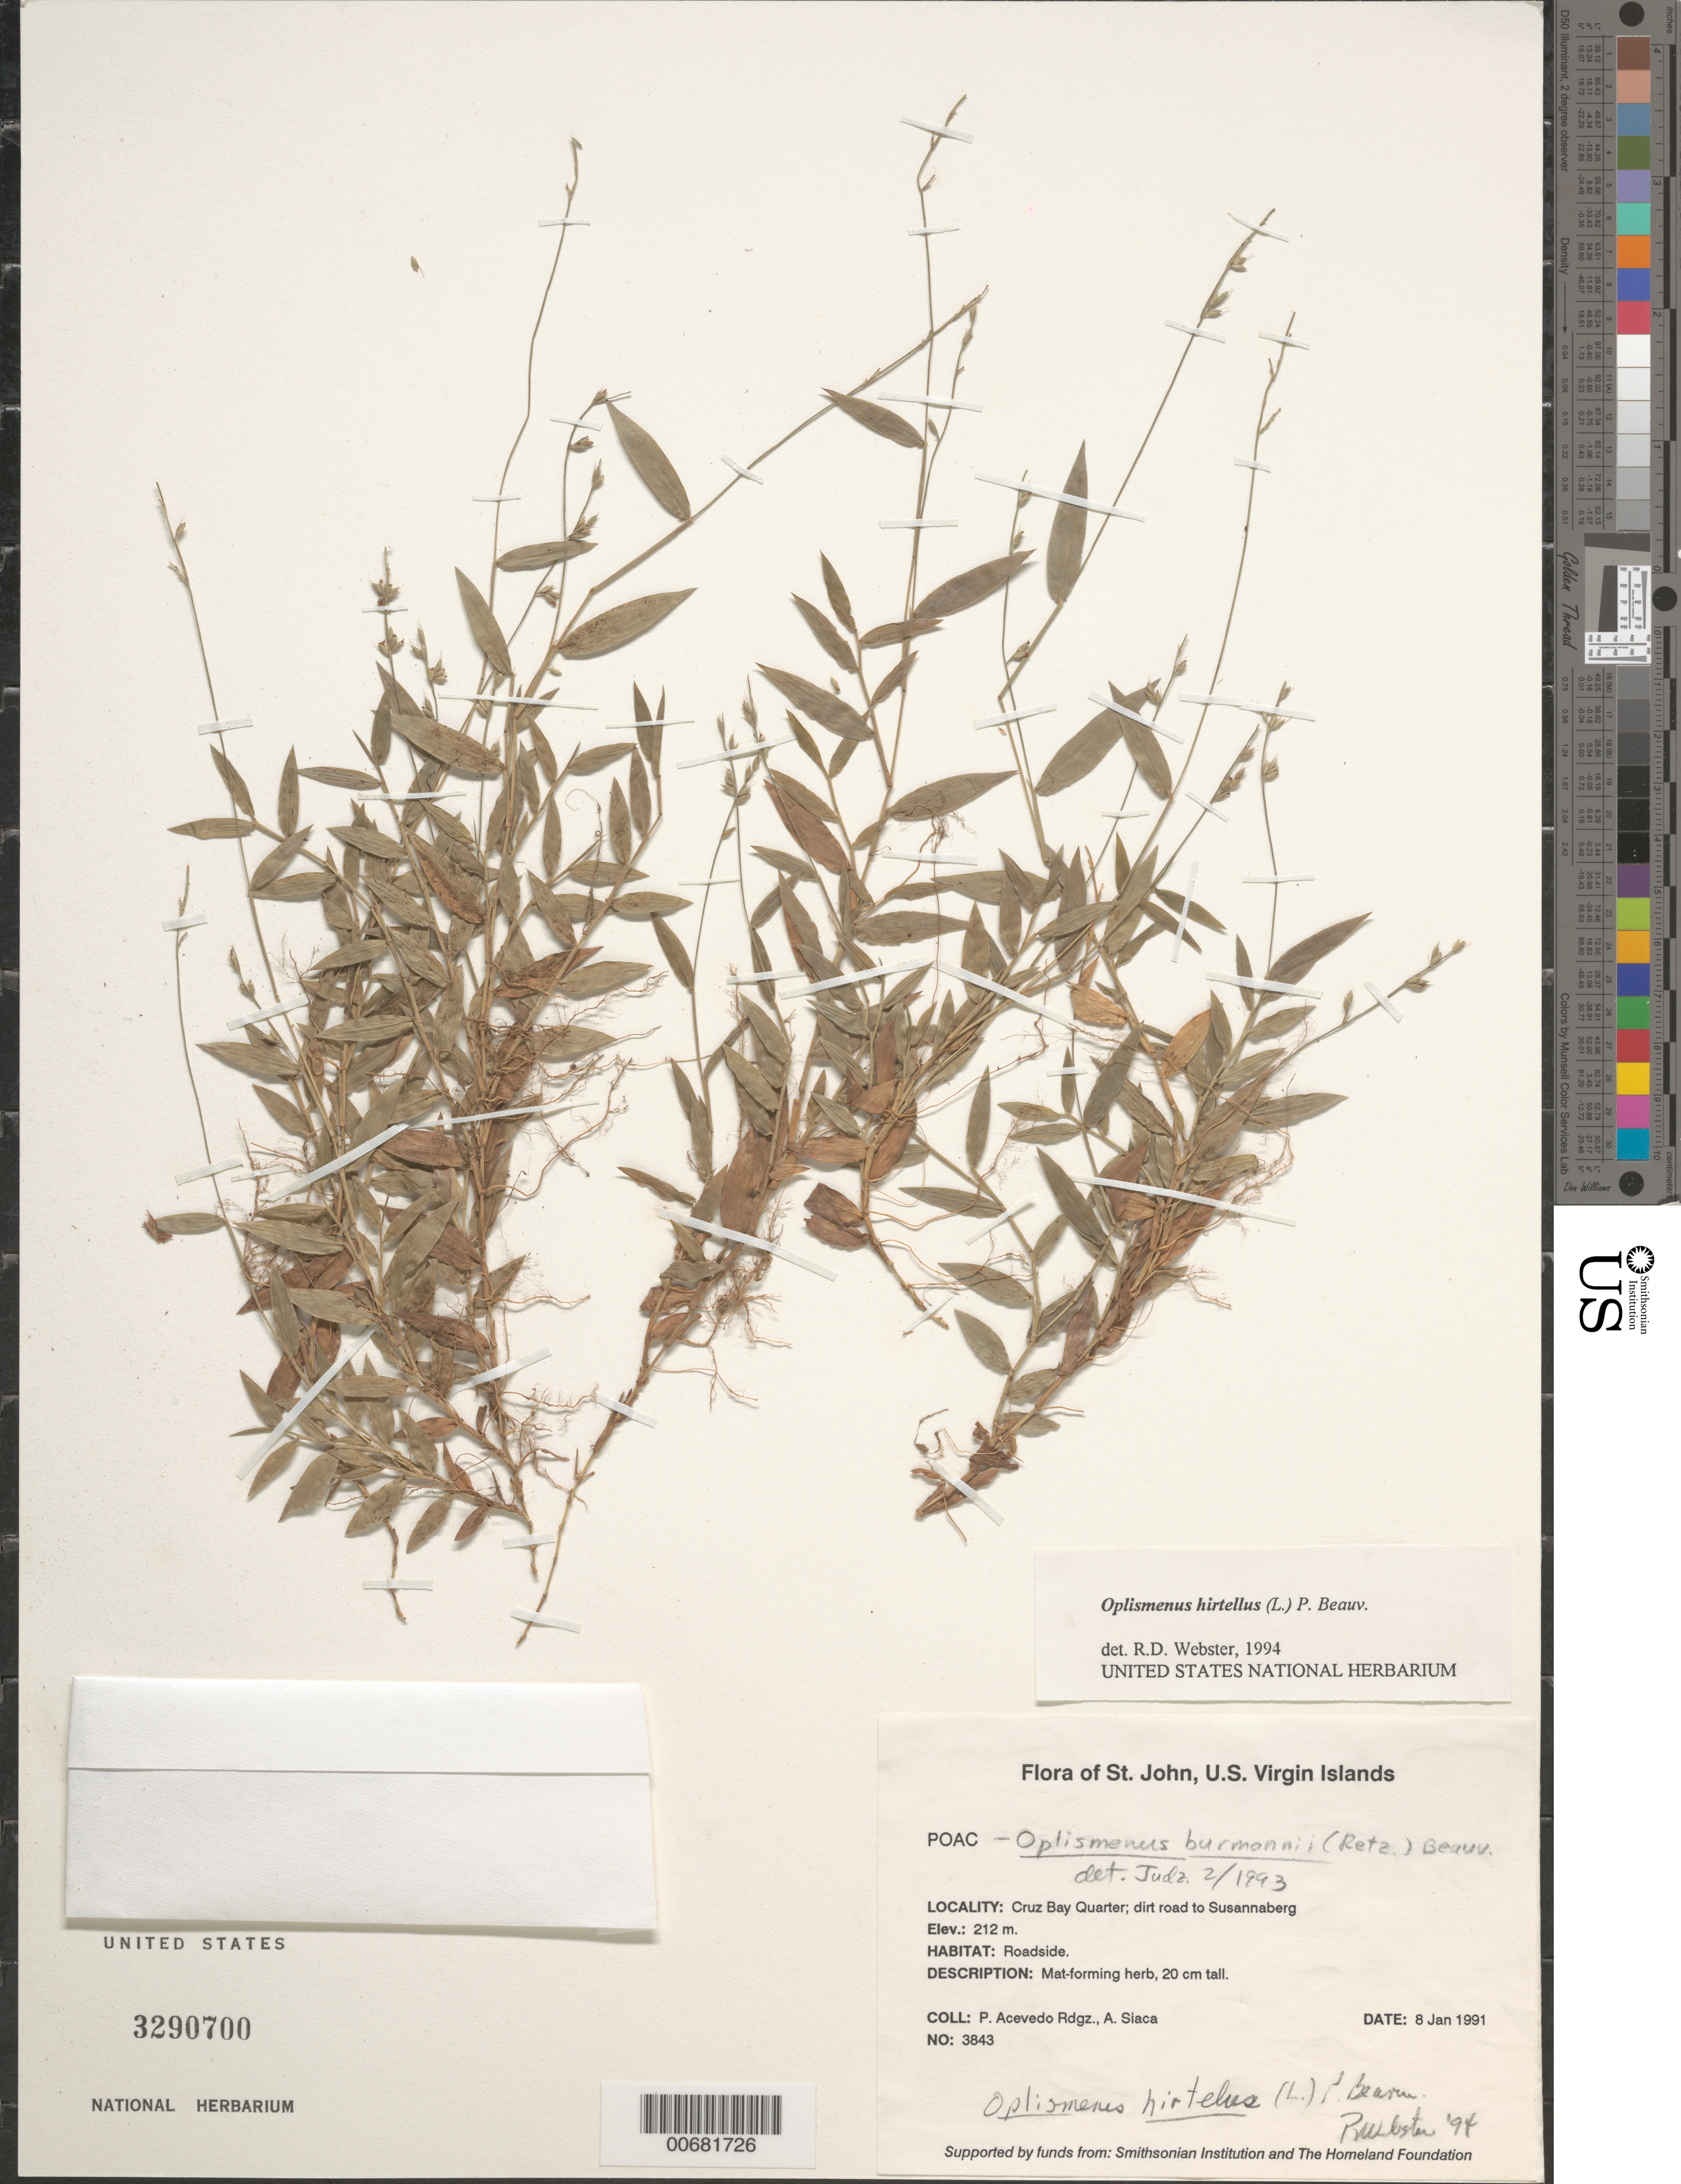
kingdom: Plantae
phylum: Tracheophyta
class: Liliopsida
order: Poales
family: Poaceae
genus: Oplismenus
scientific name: Oplismenus hirtellus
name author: (L.) P. Beauv.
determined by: Webster, Robert D.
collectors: P. Acevedo-Rodr. & A. Siaca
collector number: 3843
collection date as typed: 08 Jan 1991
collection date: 1991-01-08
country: U.S. Virgin Islands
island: St. John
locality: Cruz Bay Quarter; Dirt road from Susannaberg to North Shore Road.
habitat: Roadside.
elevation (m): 212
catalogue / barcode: US 3290700